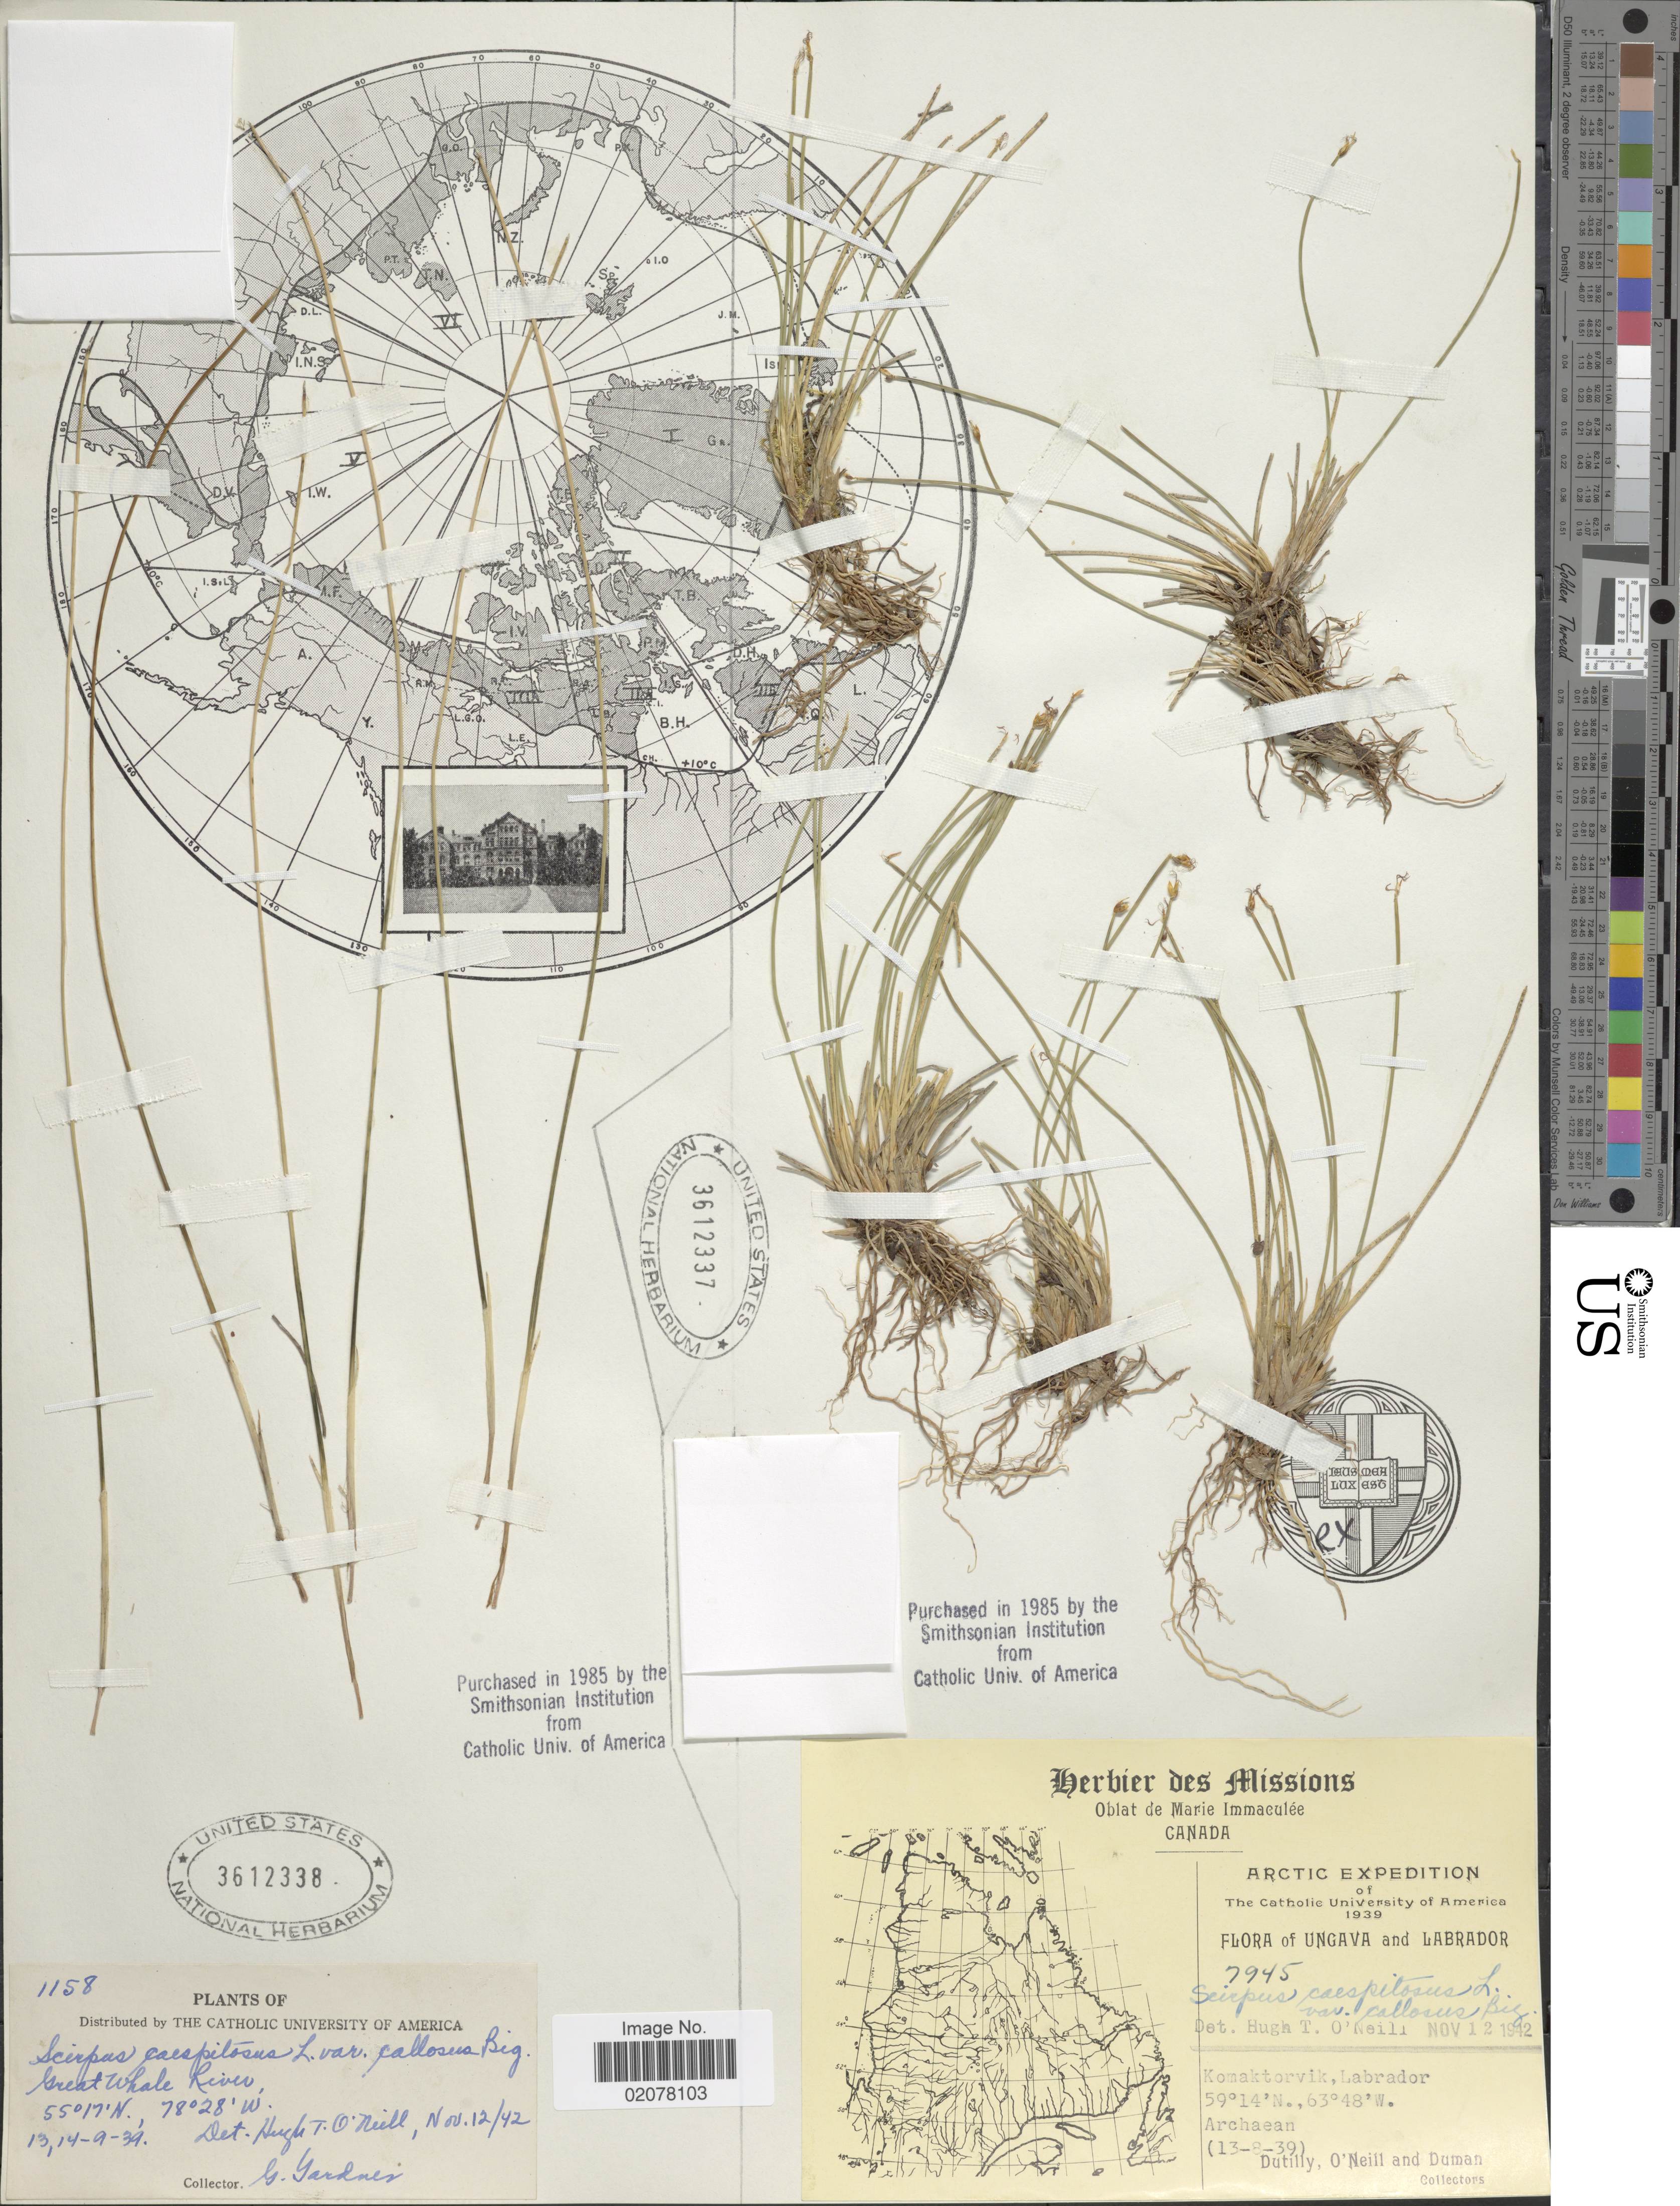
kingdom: Plantae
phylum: Tracheophyta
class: Liliopsida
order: Poales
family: Cyperaceae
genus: Trichophorum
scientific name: Trichophorum cespitosum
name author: (L.) Hartm.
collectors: G. Gardner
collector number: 1158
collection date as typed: Transcribed d/m/y: 13/9/39 to 14/9/39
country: Canada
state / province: Quebec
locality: Great Whale River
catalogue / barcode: US 3612338-2